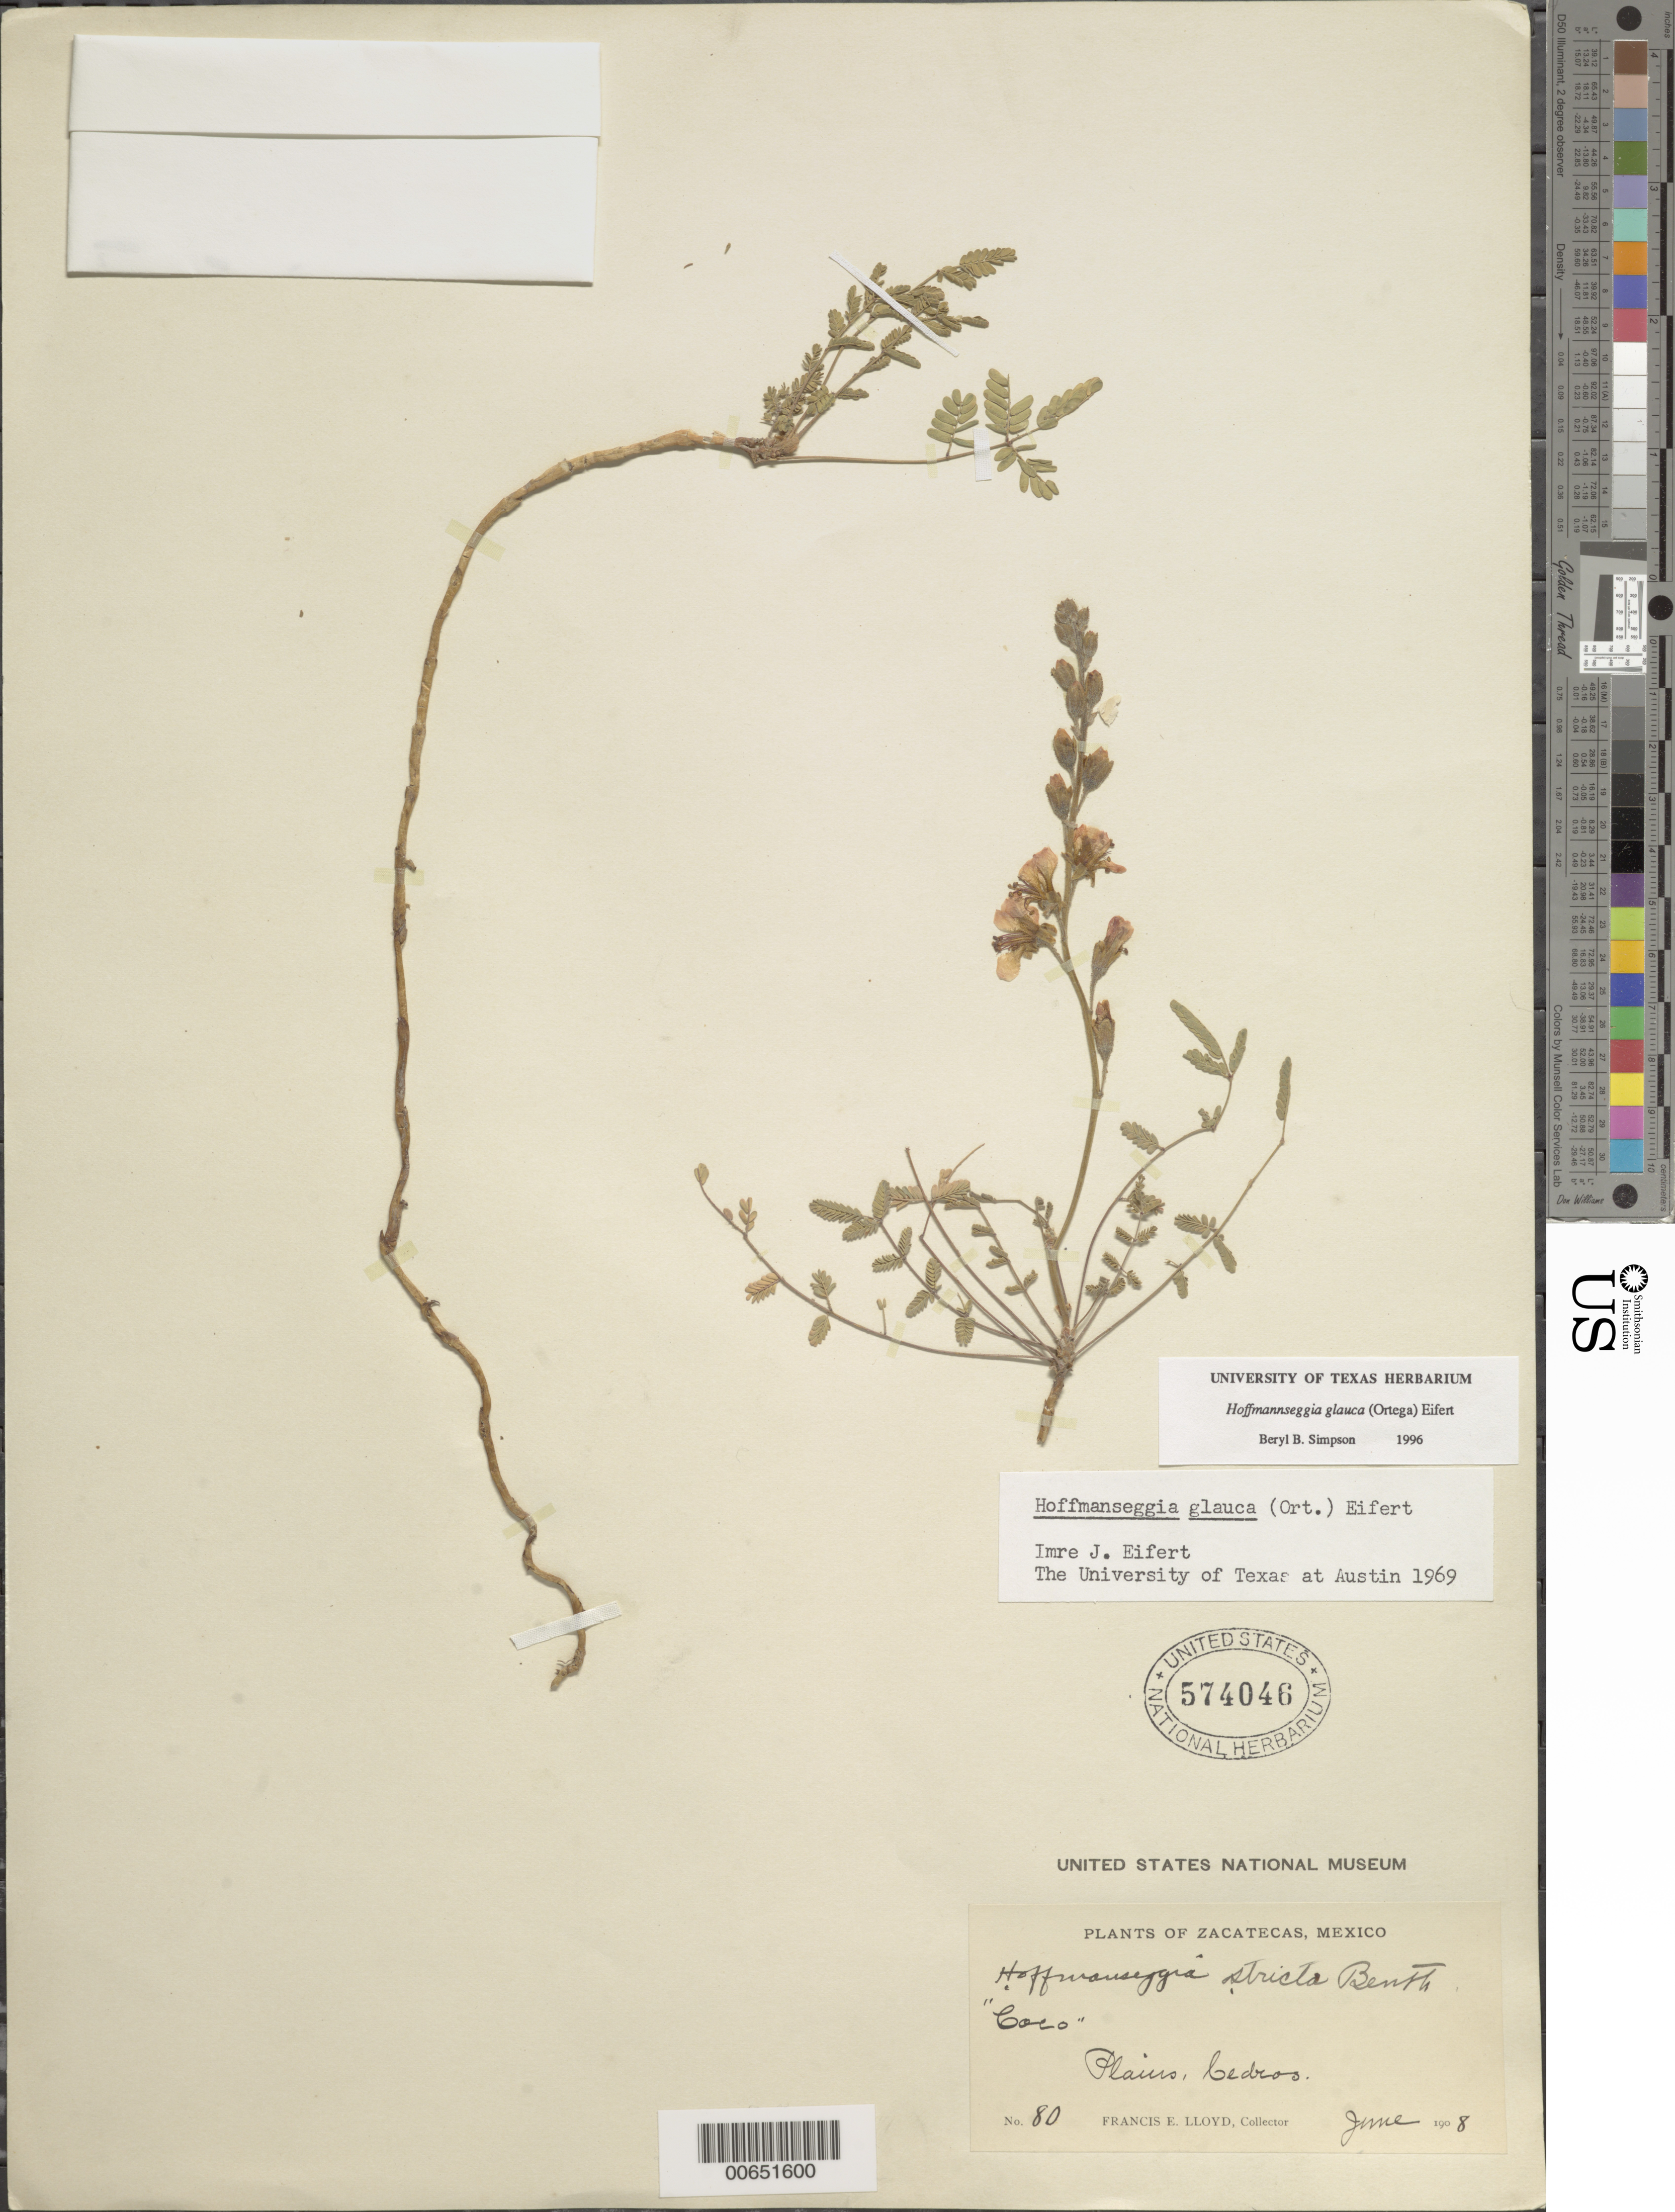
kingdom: Plantae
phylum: Tracheophyta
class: Magnoliopsida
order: Fabales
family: Fabaceae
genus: Hoffmannseggia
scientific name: Hoffmannseggia glauca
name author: (Ortega) Eifert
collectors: F. Lloydd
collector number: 80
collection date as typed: Jun 1908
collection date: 1908-06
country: Mexico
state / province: Zacatecas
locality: Plains of Cedros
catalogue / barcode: US 574046